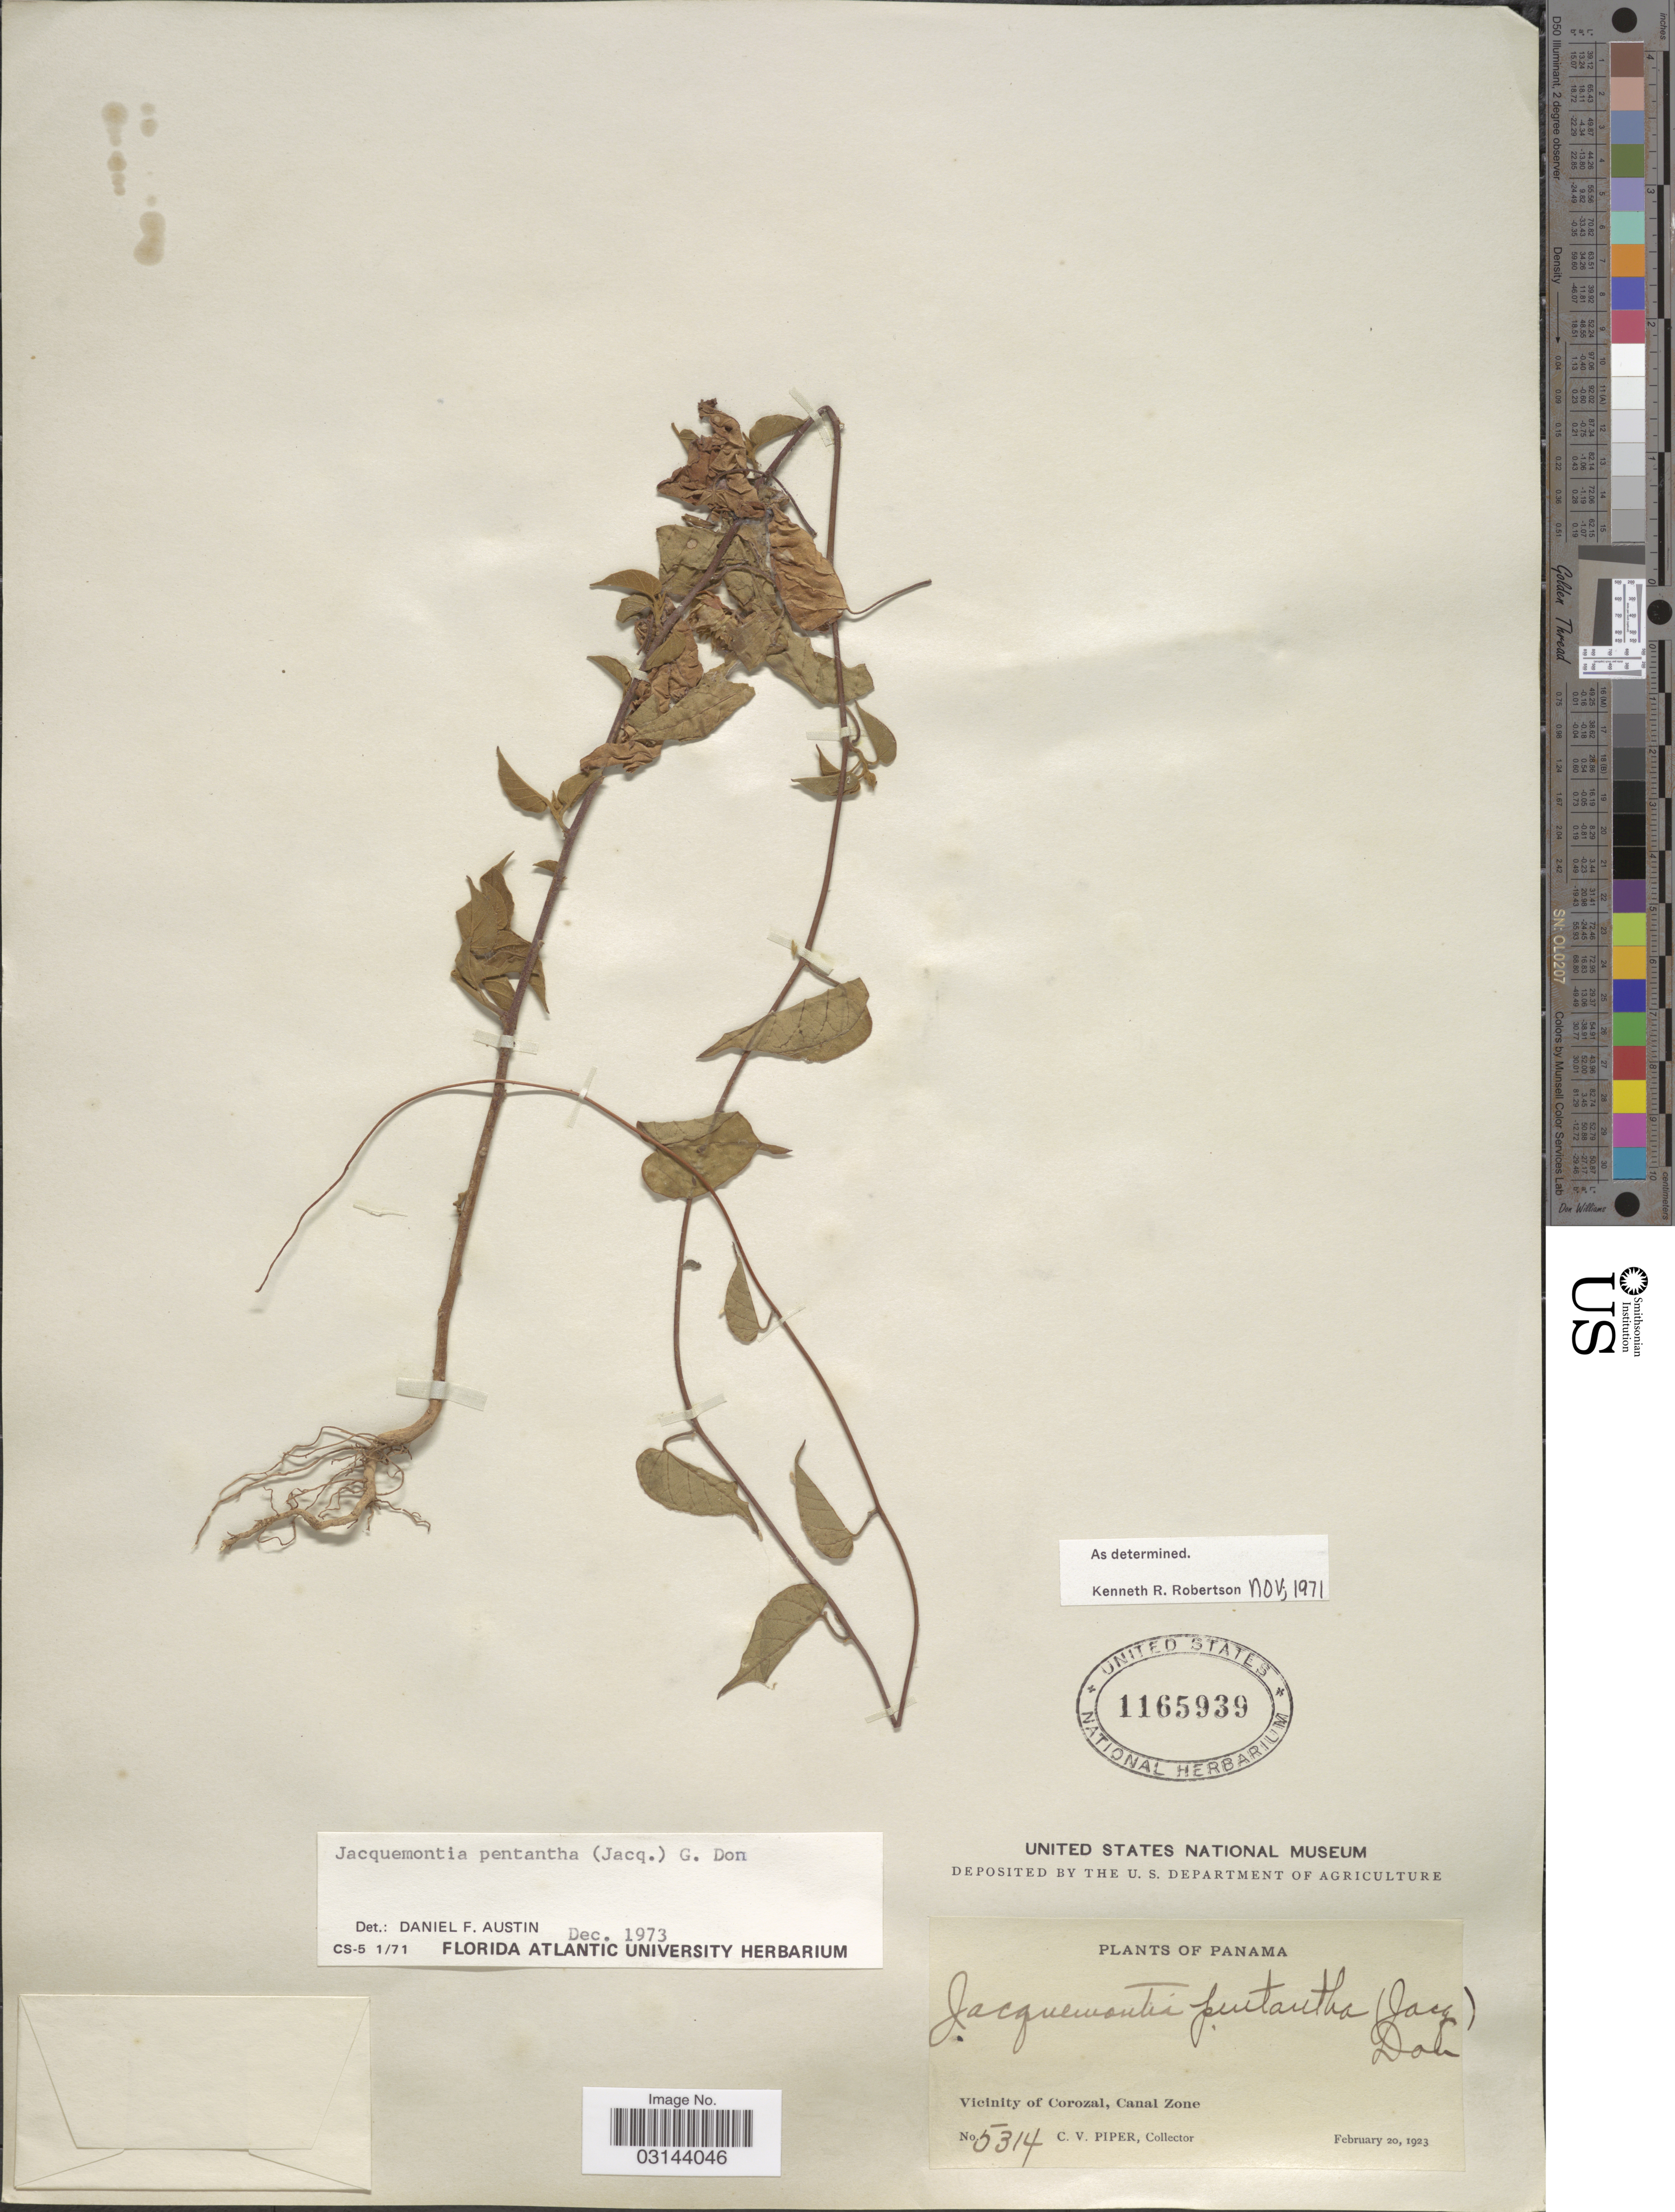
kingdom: Plantae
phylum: Tracheophyta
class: Magnoliopsida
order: Solanales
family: Convolvulaceae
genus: Jacquemontia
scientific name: Jacquemontia pentanthos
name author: (Jacq.) G. Don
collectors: C. V. Piper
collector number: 5314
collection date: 1923-02-20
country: Panama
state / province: Colón / Panamá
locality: Vicinity of Corozal, Canal Zone.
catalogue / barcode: US 1165939